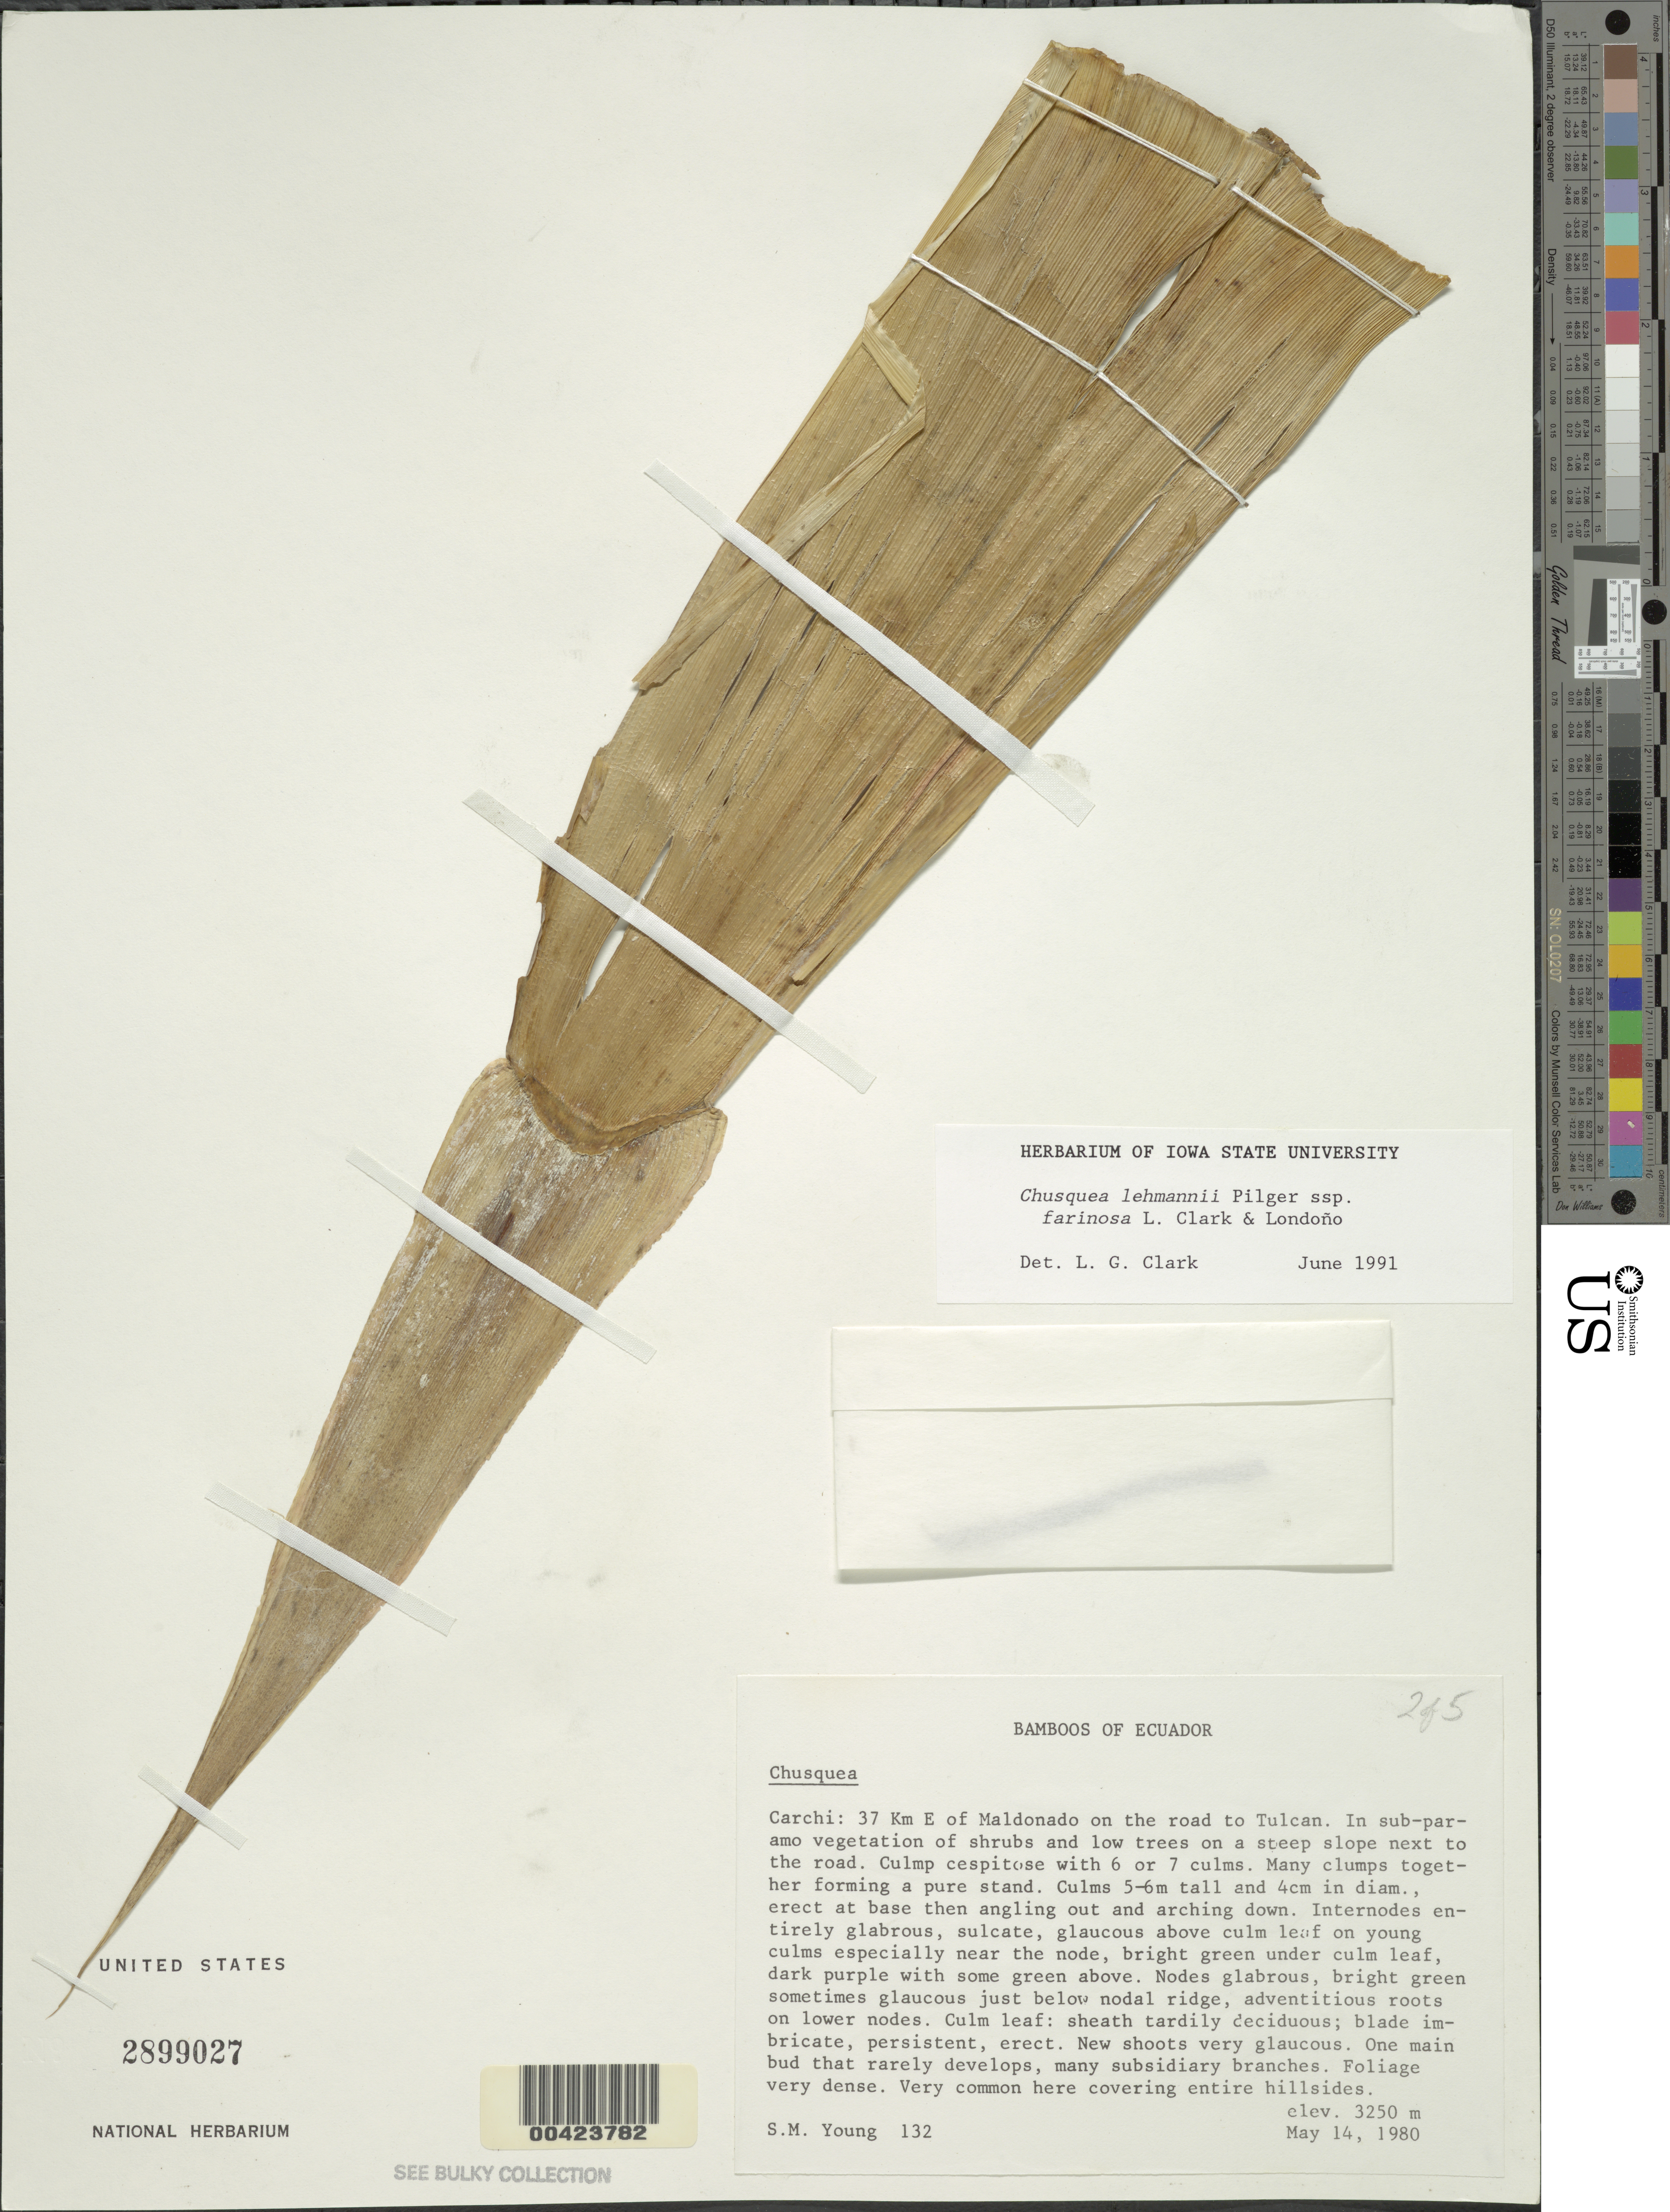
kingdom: Plantae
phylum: Tracheophyta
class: Liliopsida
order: Poales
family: Poaceae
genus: Chusquea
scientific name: Chusquea lehmannii subsp. farinosa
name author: L.G. Clark & Londoño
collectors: S. Young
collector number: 132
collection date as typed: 14 May 1980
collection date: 1980-05-14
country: Ecuador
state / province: Carchi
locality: Maldonado, 37 km E of ; on road to Tulcan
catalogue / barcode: US 2899027